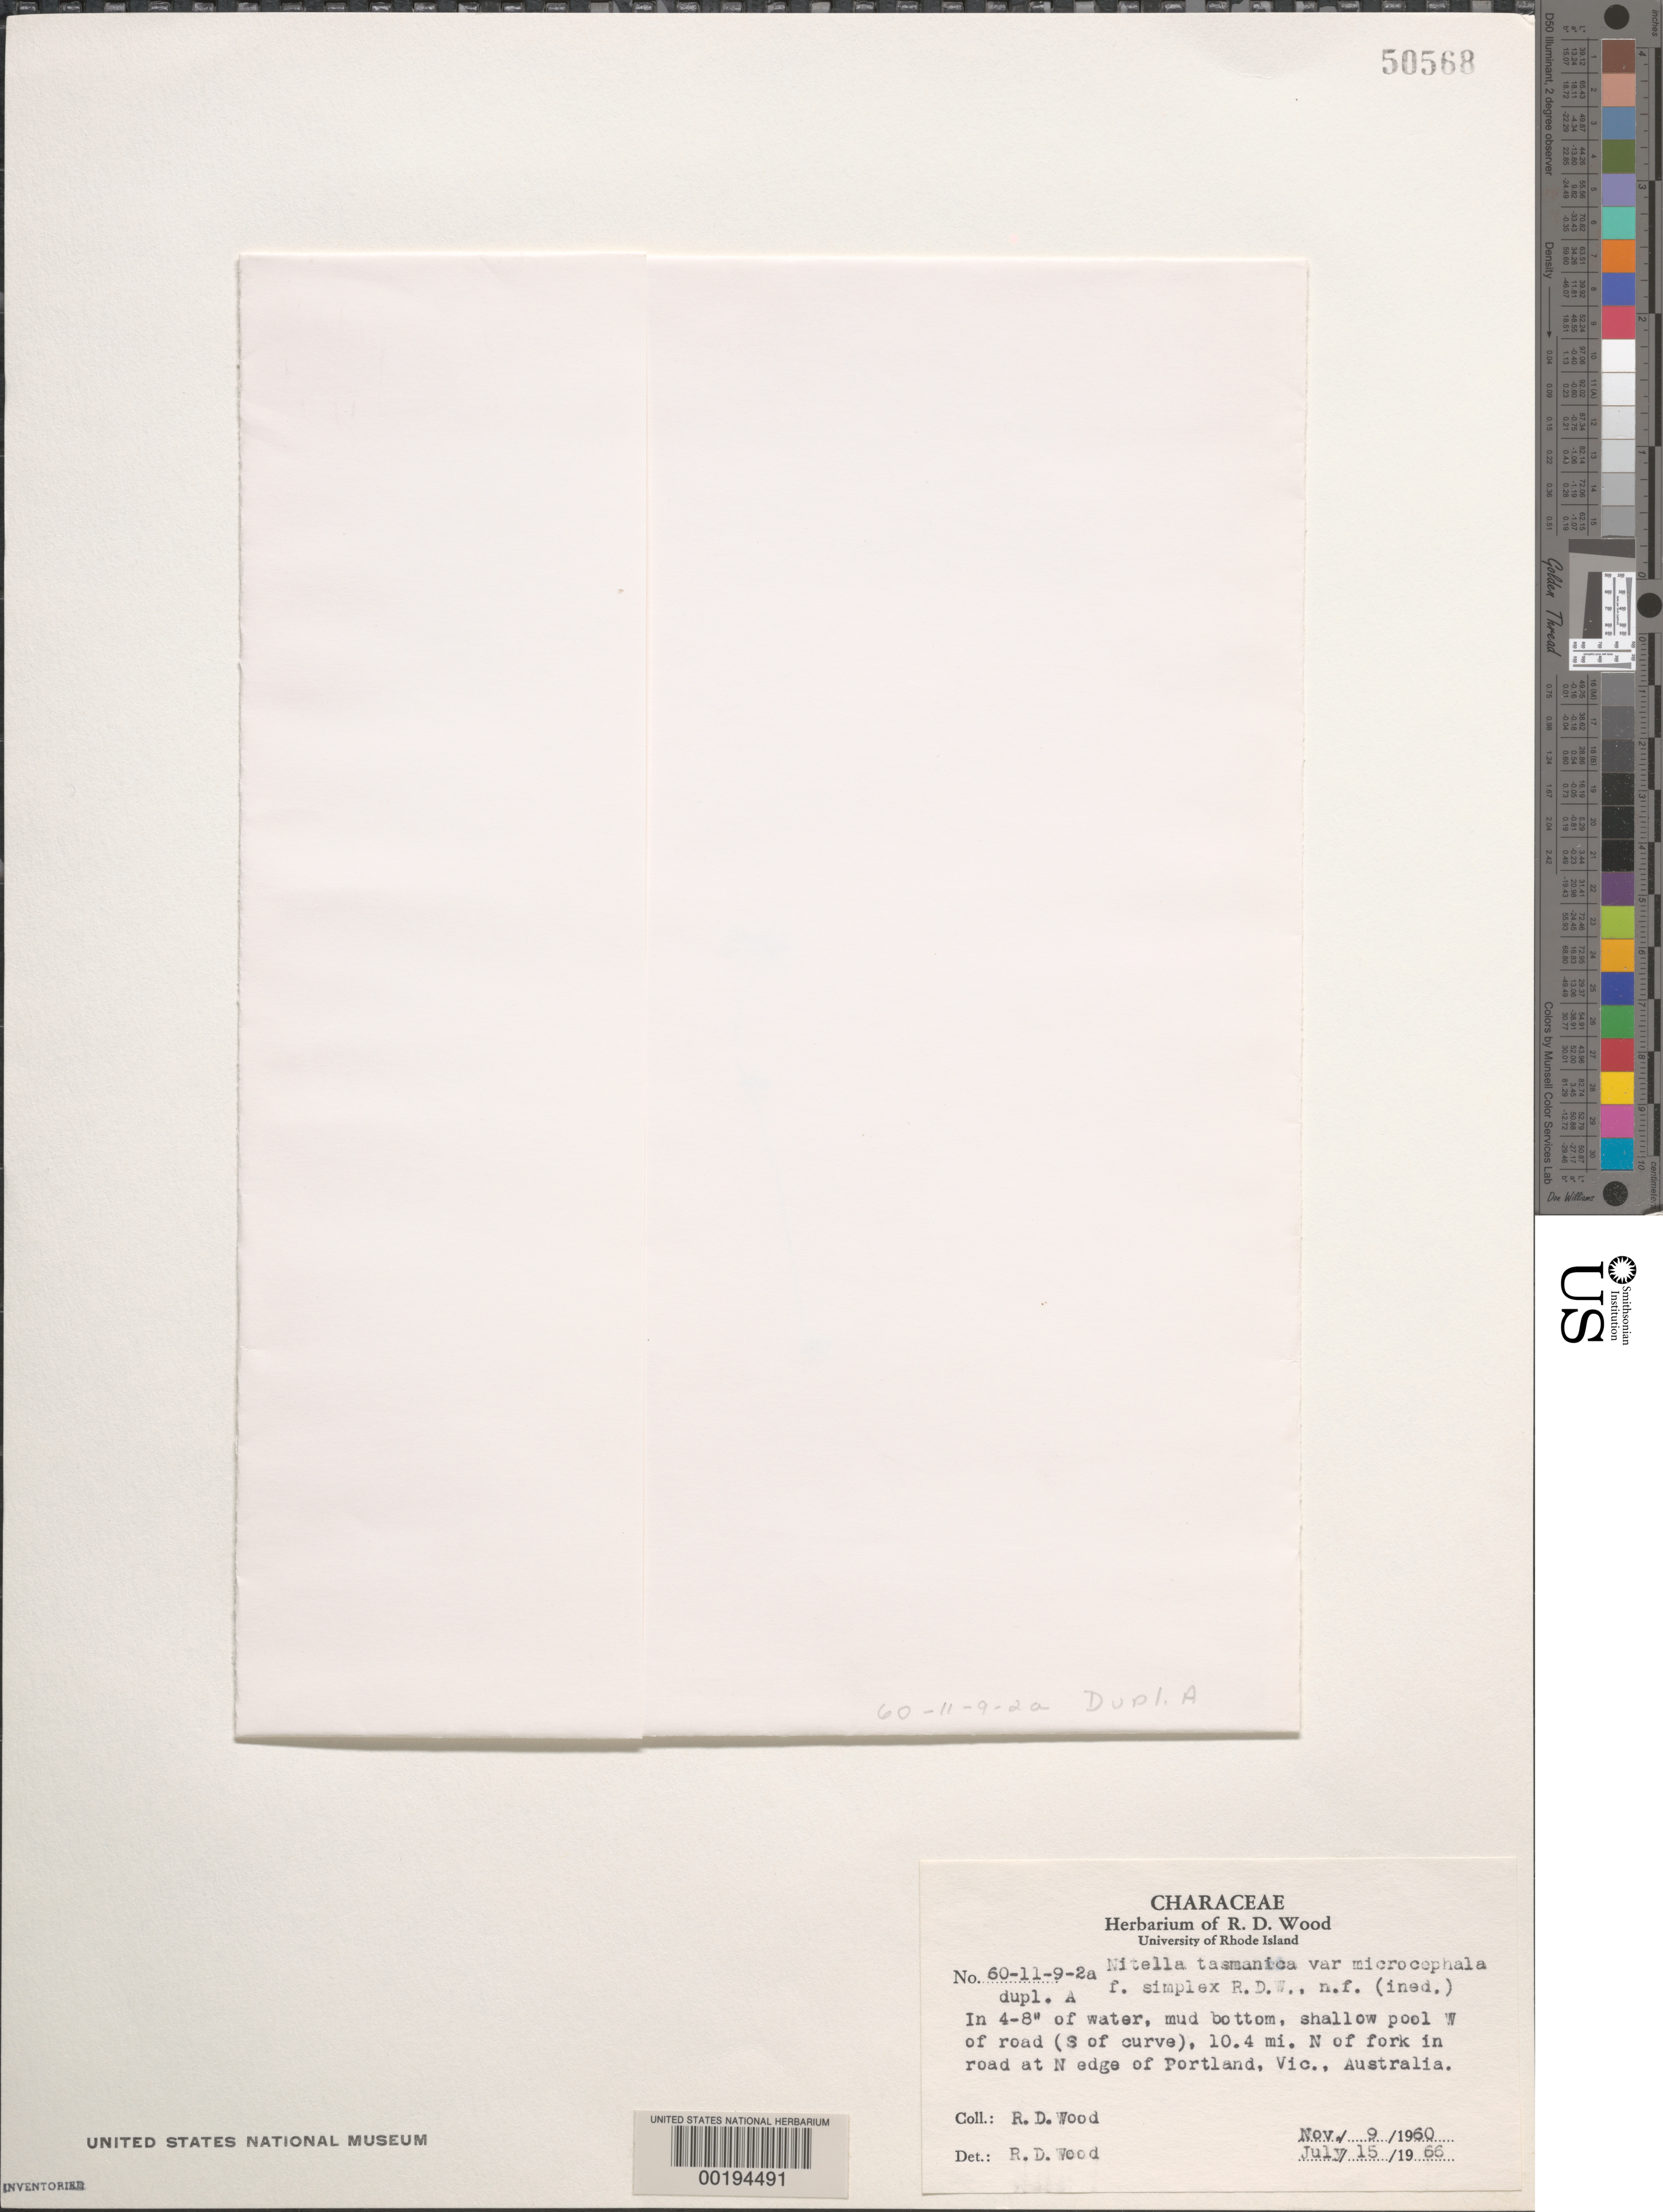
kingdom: Plantae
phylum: Charophyta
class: Charophyceae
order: Charales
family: Characeae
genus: Nitella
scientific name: Nitella tasmanica var. microcephala forma simplex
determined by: Wood, R. D.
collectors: R. Wood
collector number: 60-11-9-2a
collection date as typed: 09 Nov 1960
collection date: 1960-11-09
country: Australia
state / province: Victoria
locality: Portland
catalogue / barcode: US 50568